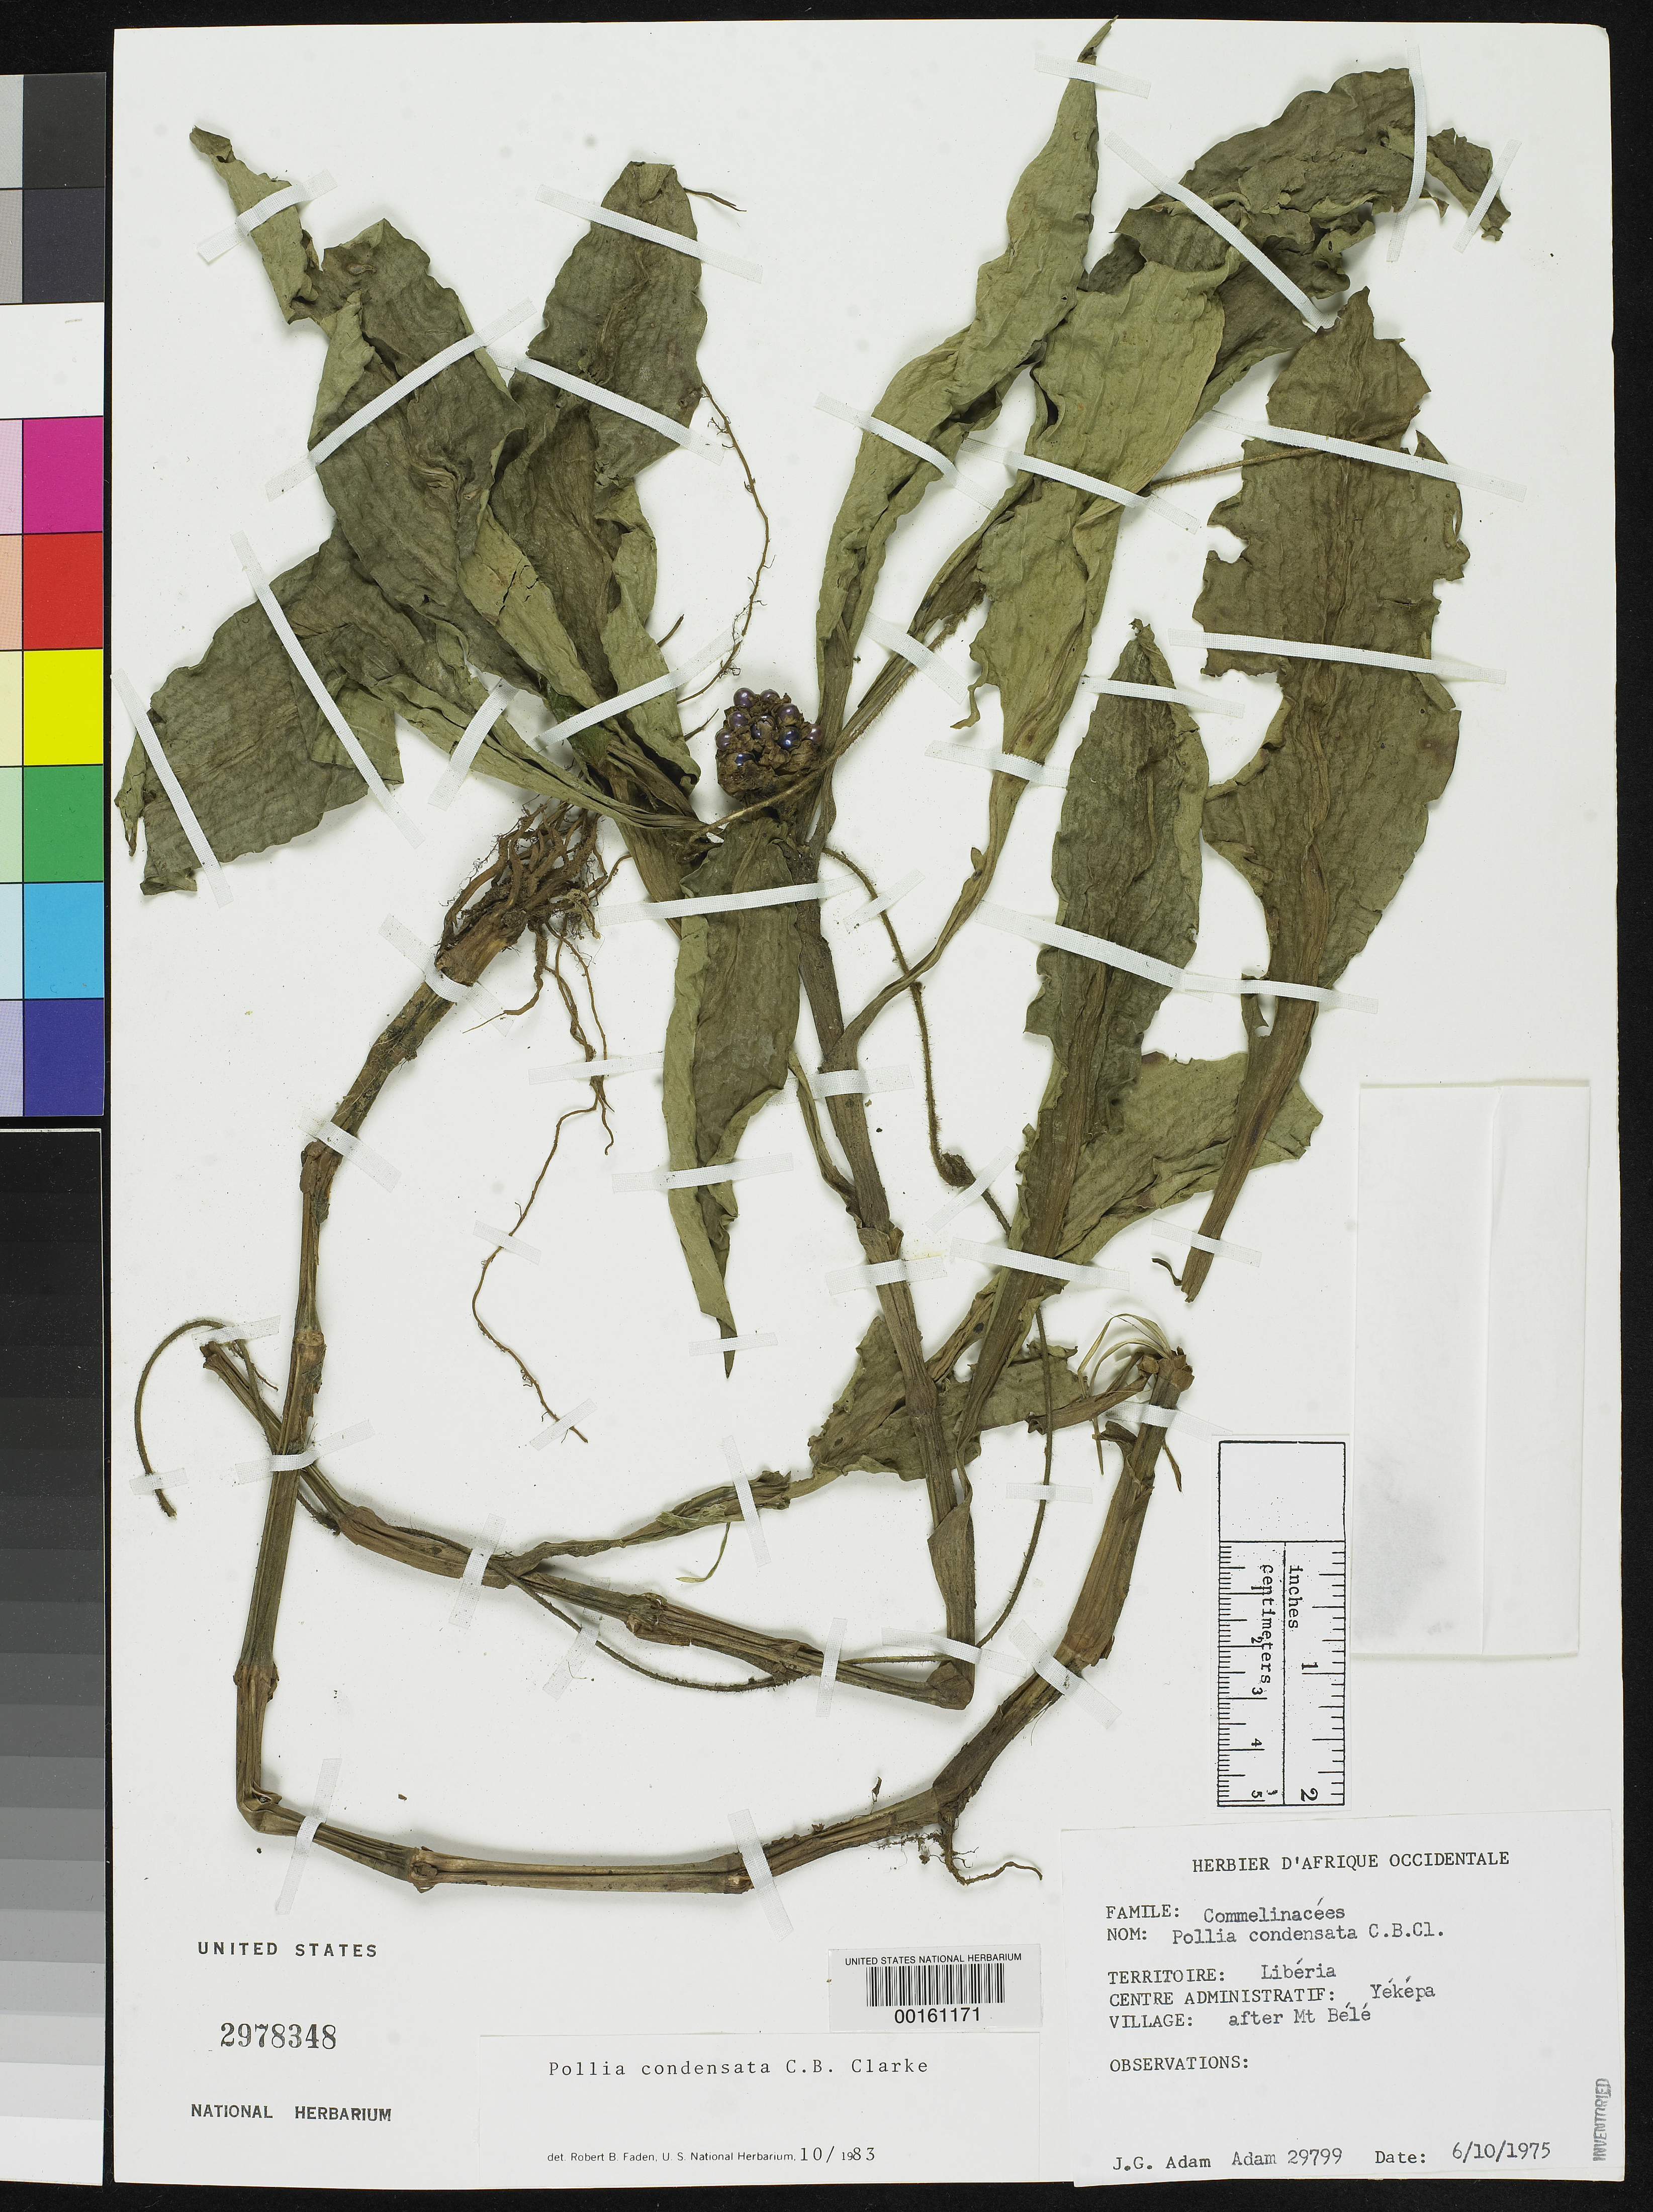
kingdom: Plantae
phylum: Tracheophyta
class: Liliopsida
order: Commelinales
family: Commelinaceae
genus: Pollia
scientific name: Pollia condensata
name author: C.B. Clarke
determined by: Faden, Robert B., (US), Smithsonian Institution - National Museum of Natural History (UNITED STATES)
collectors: J. Adam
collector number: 29799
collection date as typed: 10 Jun 1975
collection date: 1975-06-10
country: Liberia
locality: Yekepa, after mt. bele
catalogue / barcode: US 2978348